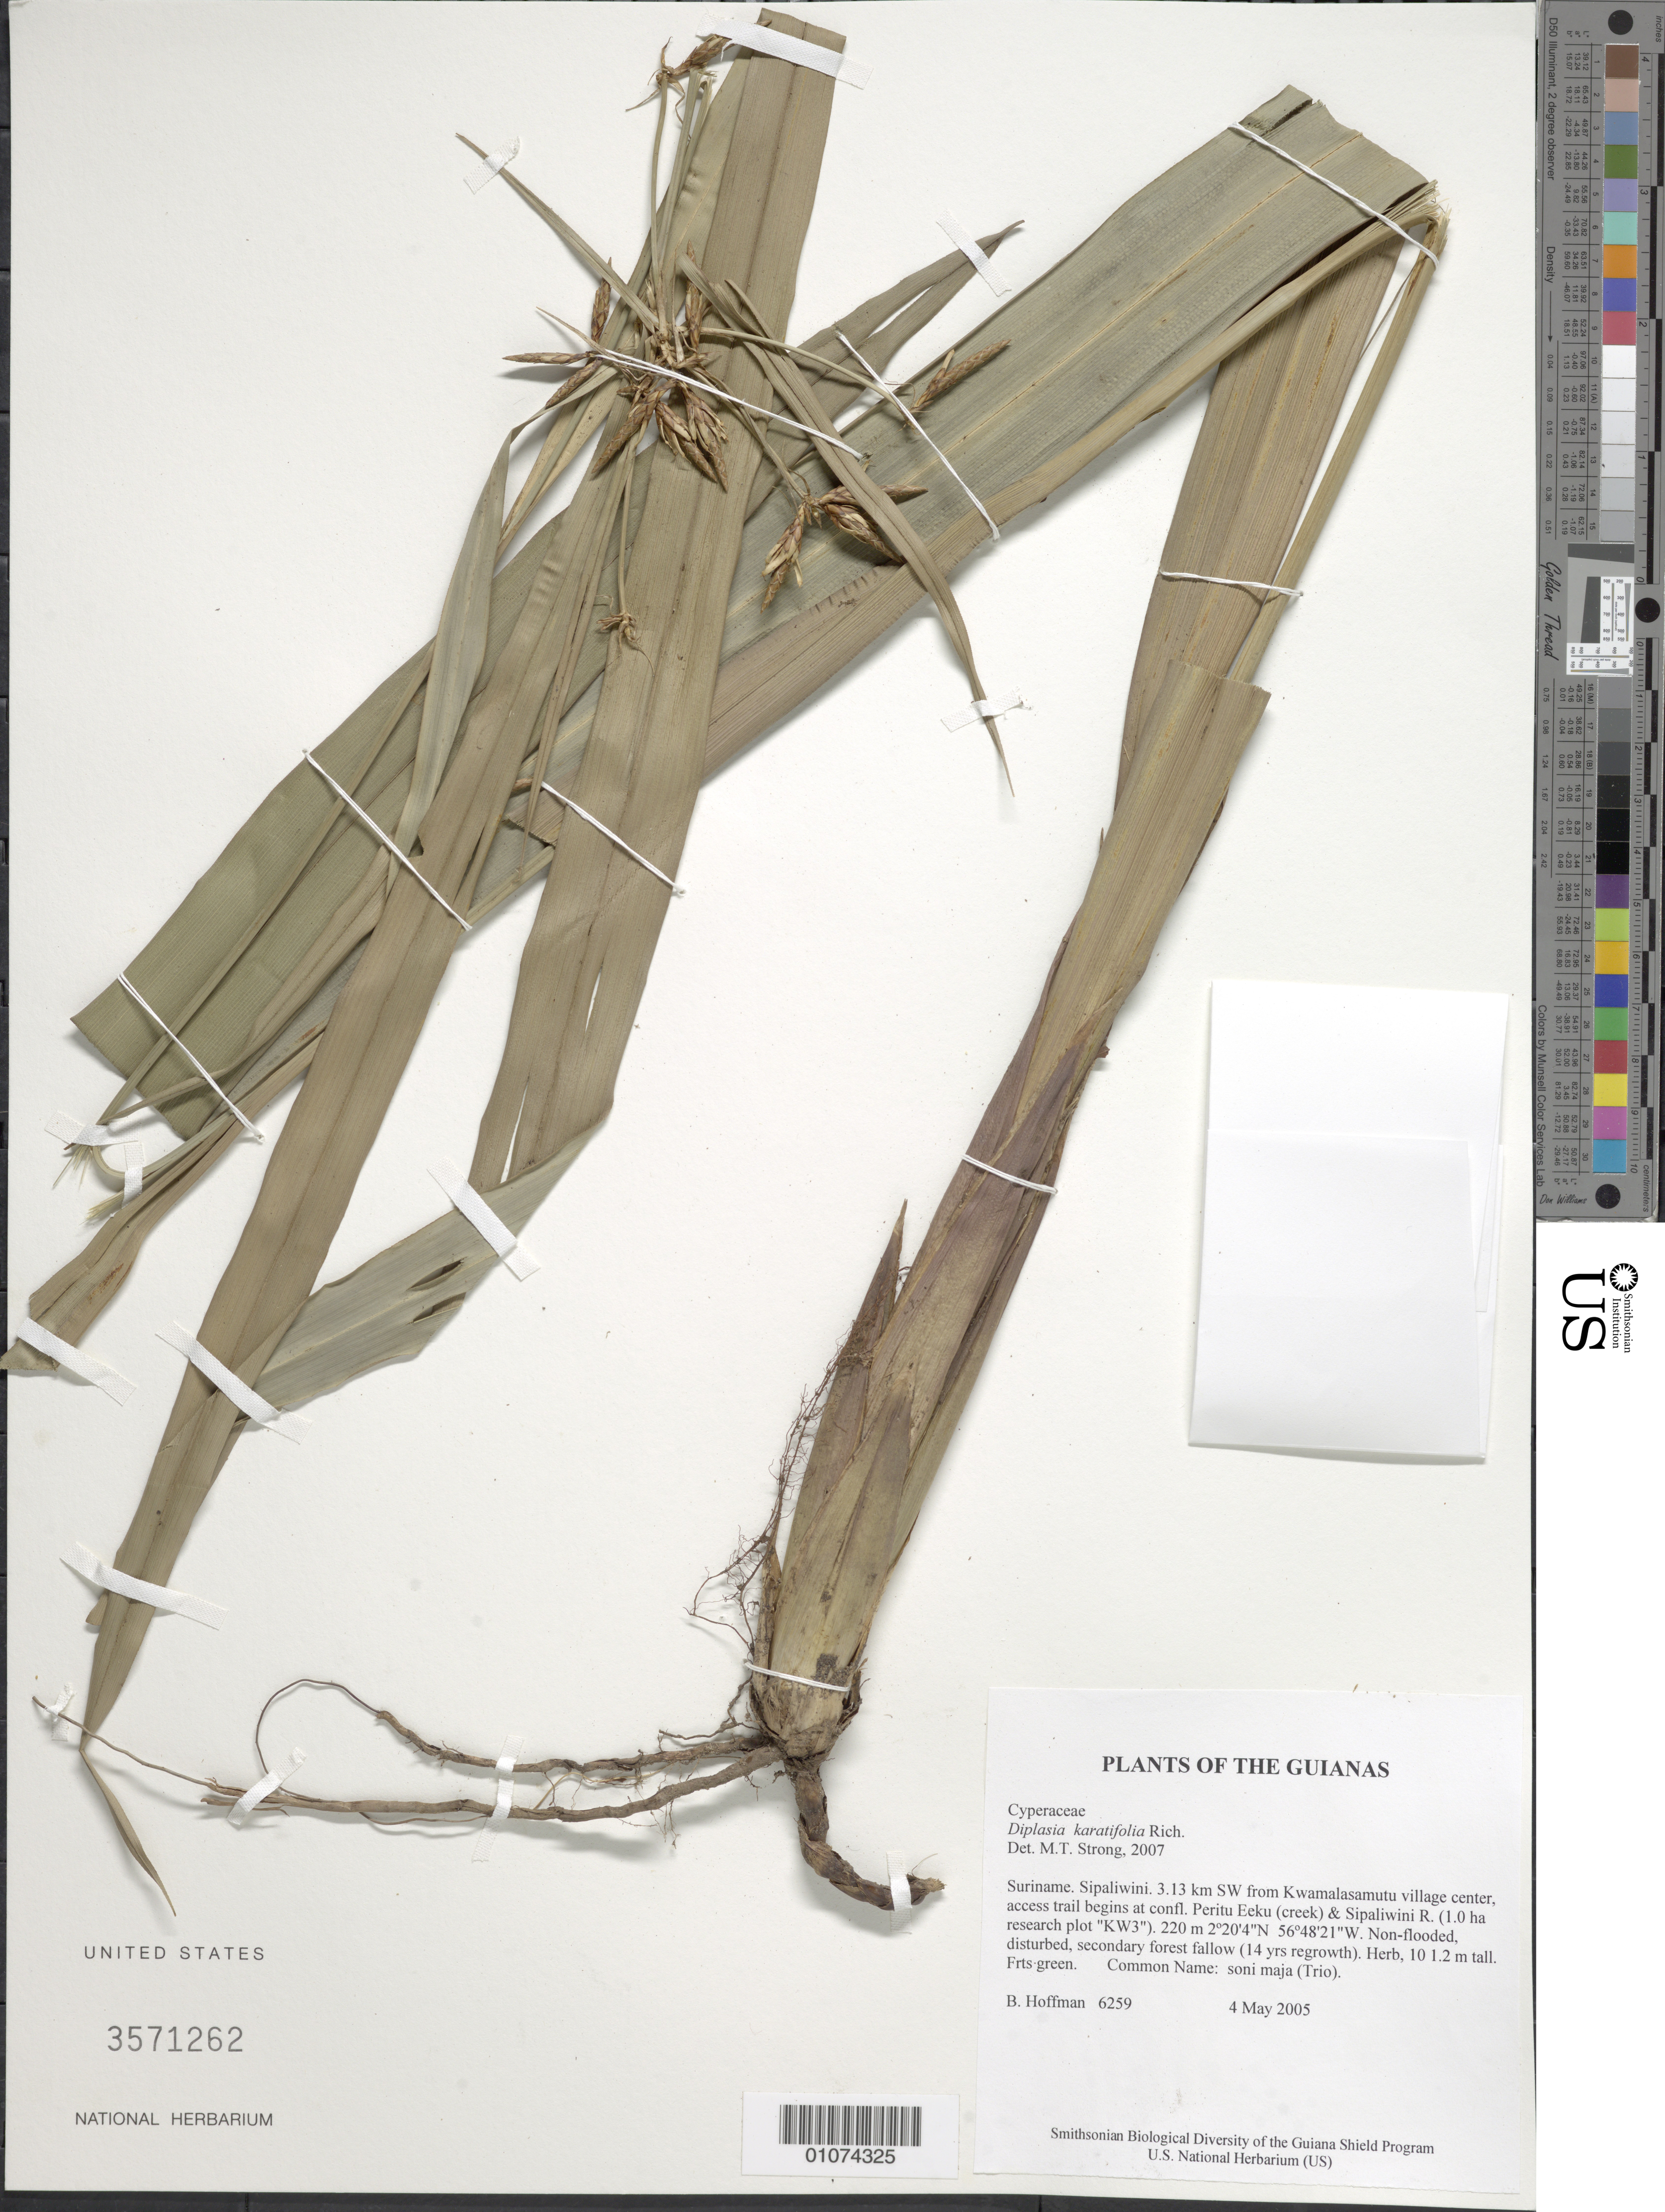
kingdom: Plantae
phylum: Tracheophyta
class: Liliopsida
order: Poales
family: Cyperaceae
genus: Diplasia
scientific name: Diplasia karatifolia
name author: Rich.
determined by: Strong, M. T., (US), Smithsonian Institution - National Museum of Natural History (UNITED STATES)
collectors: B. Hoffman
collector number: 6259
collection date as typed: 4 May 2005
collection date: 2005-05-04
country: Suriname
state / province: Sipaliwini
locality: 3.13 km SW from Kwamalasamutu village center, access trail begins at confl. Peritu Eeku (creek) & Sipaliwini R. (1.0 ha research plot "KW3")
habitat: Non-flooded, disturbed, secondary forest fallow (14 yrs regrowth)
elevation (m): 220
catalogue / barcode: US 3571262